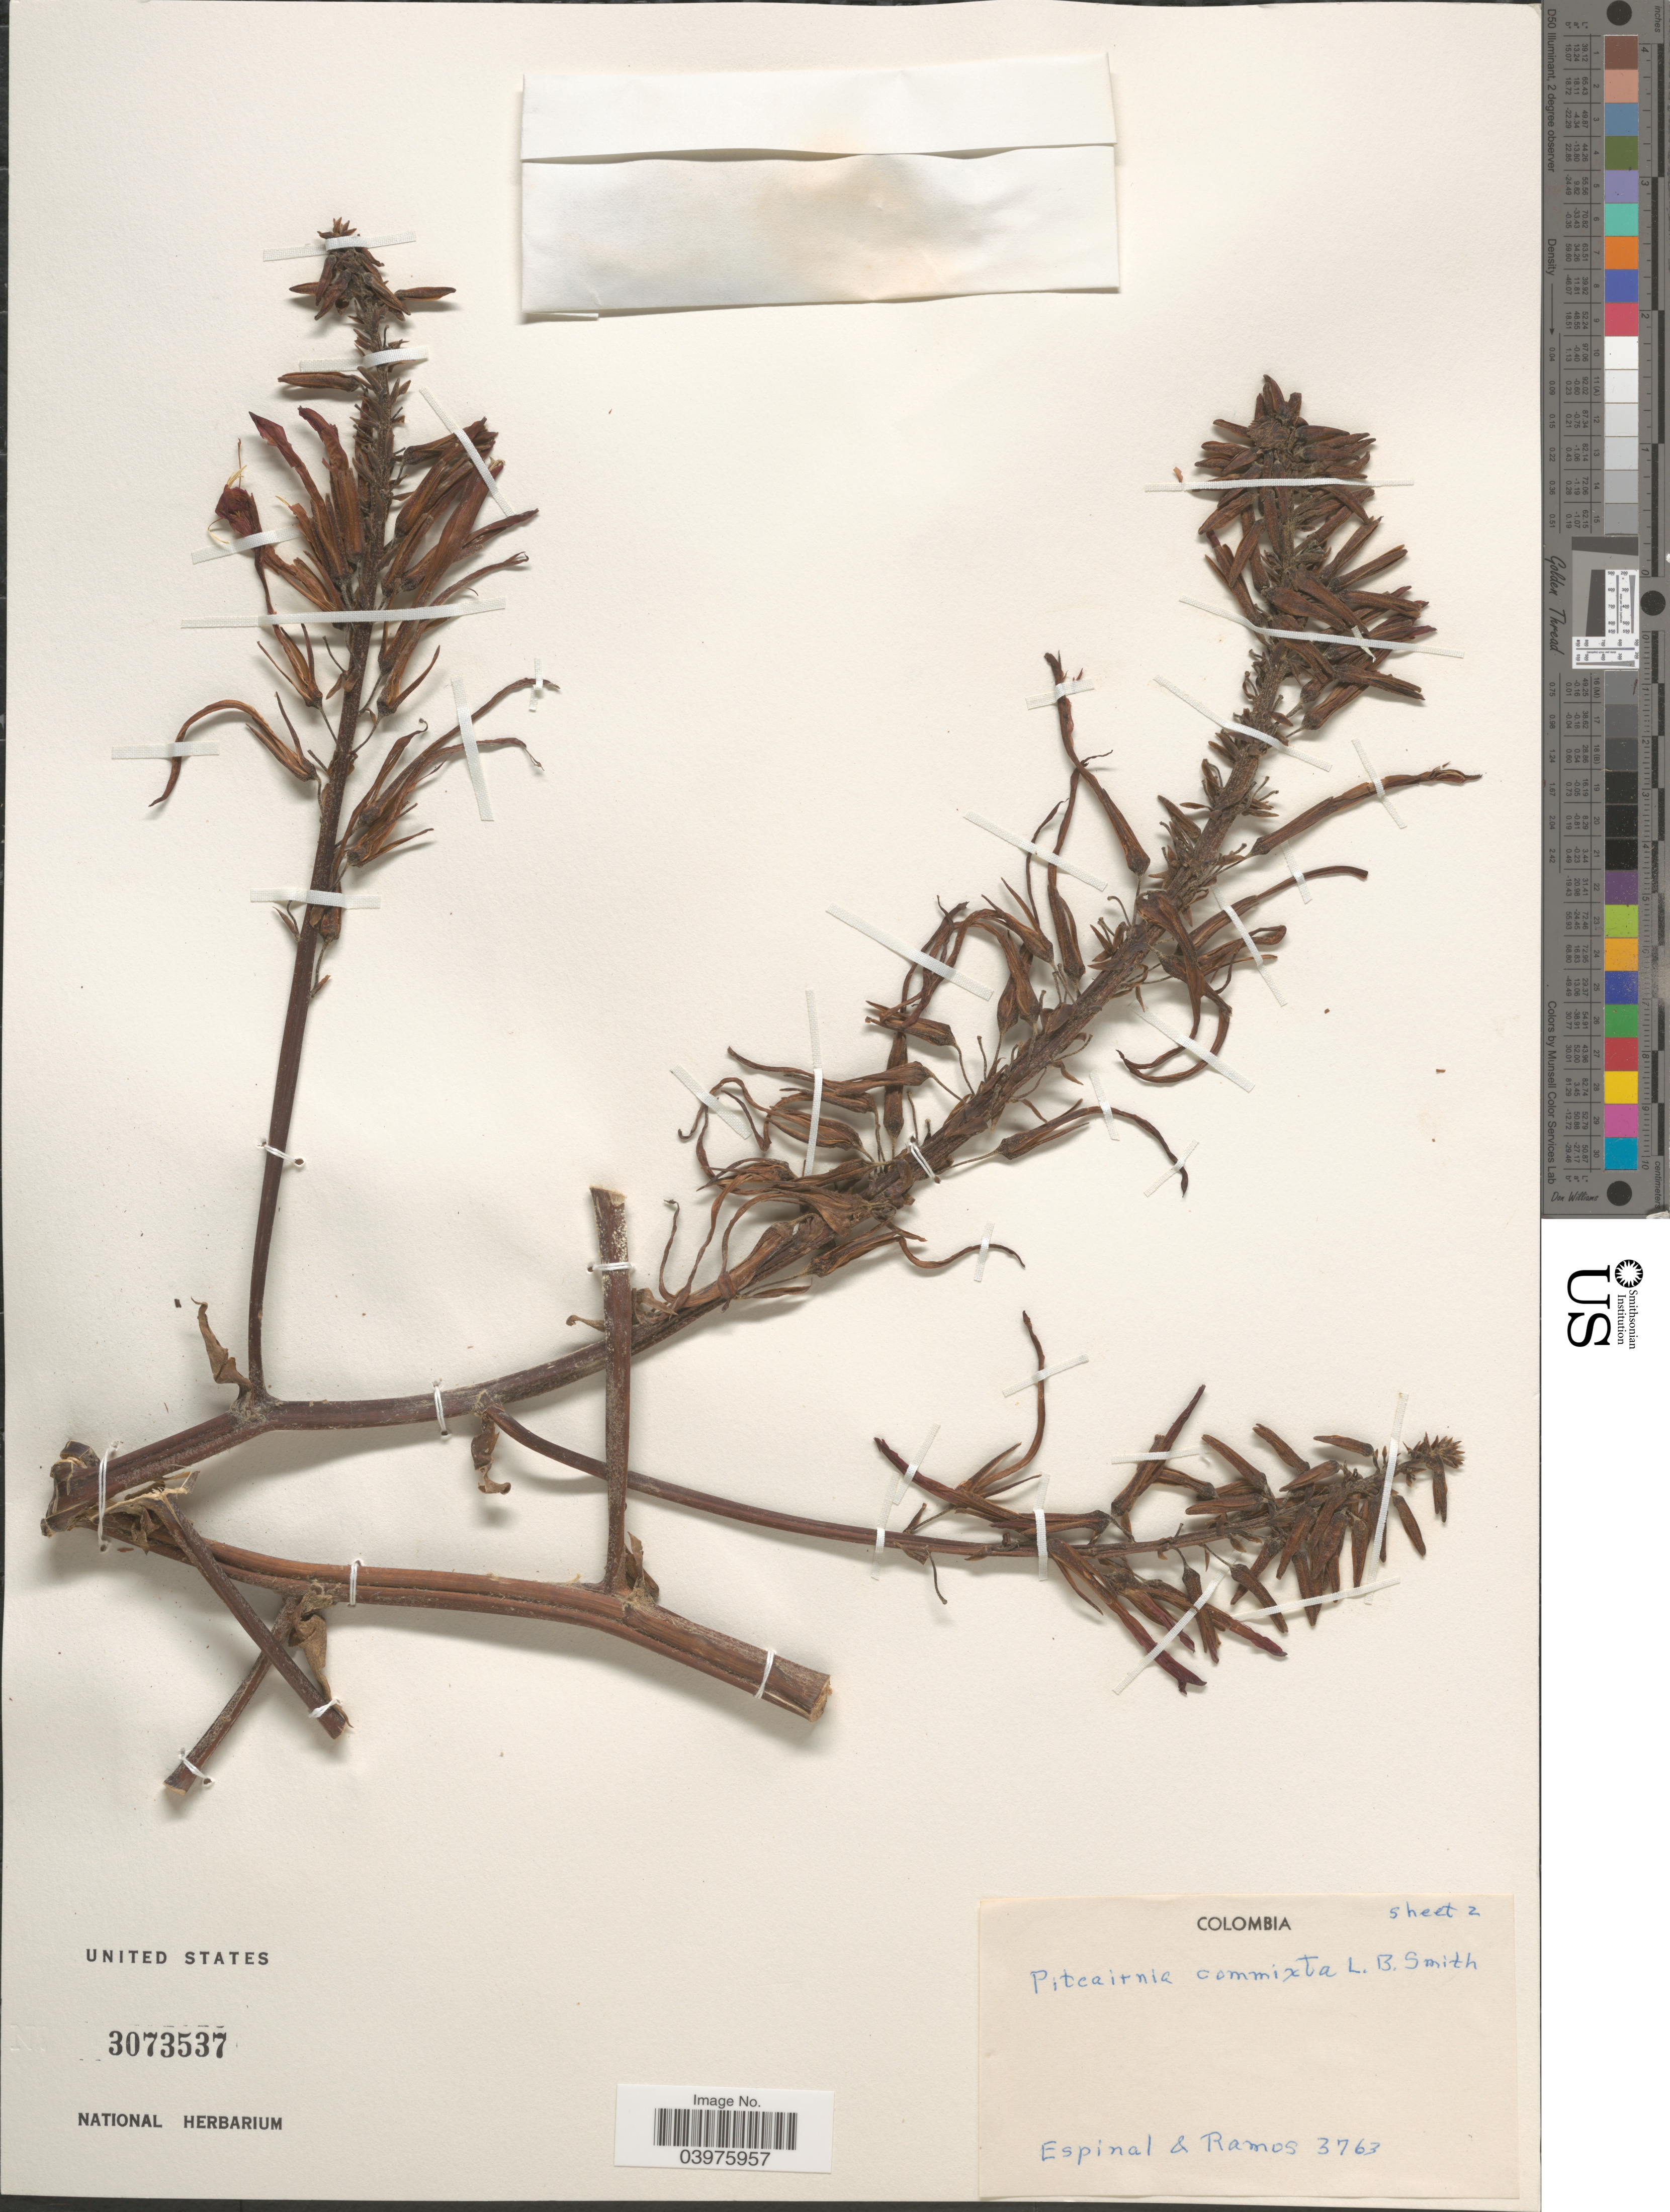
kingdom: Plantae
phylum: Tracheophyta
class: Liliopsida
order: Poales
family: Bromeliaceae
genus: Pitcairnia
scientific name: Pitcairnia commixta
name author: L.B. Sm.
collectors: -. Espinal & -. Ramos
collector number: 3763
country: Colombia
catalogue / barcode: US 3073537